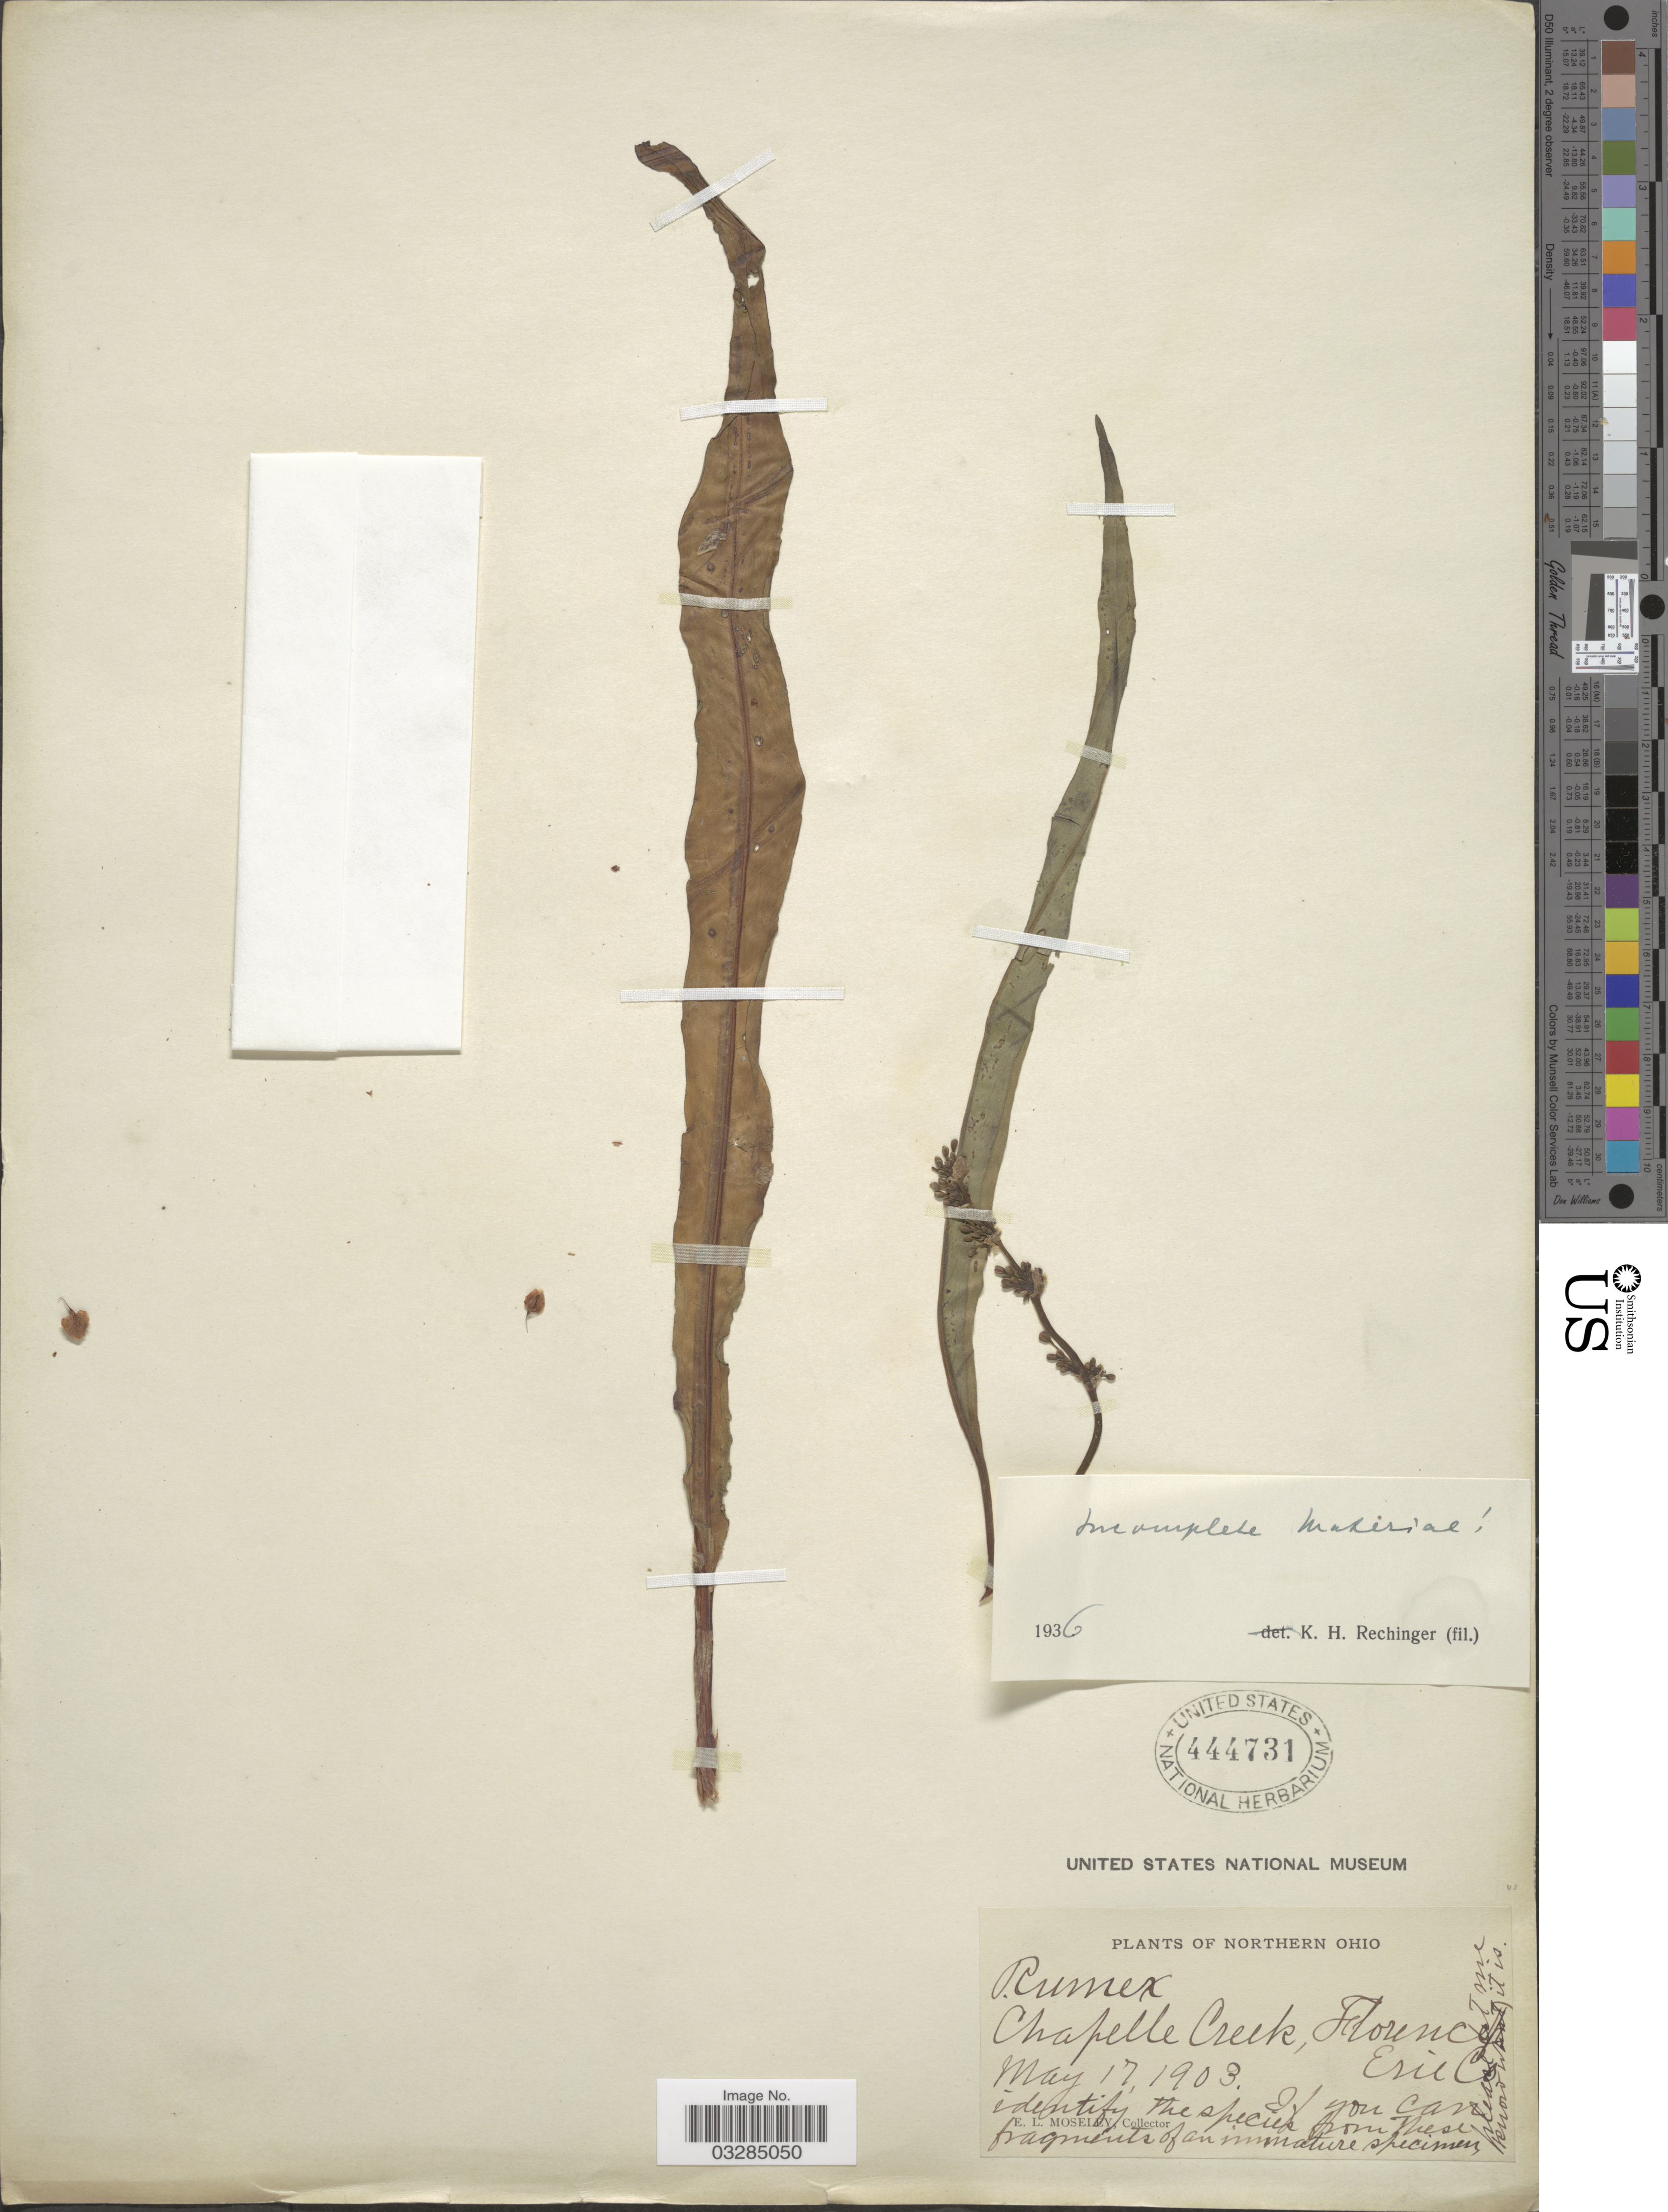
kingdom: Plantae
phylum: Tracheophyta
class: Magnoliopsida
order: Caryophyllales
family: Polygonaceae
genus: Rumex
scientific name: Rumex sp.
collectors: E. Moseley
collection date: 1903-05-17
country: United States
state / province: Ohio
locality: Northern Ohio. Chapelle Creek, Florence, Erie Co.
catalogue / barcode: US 444731